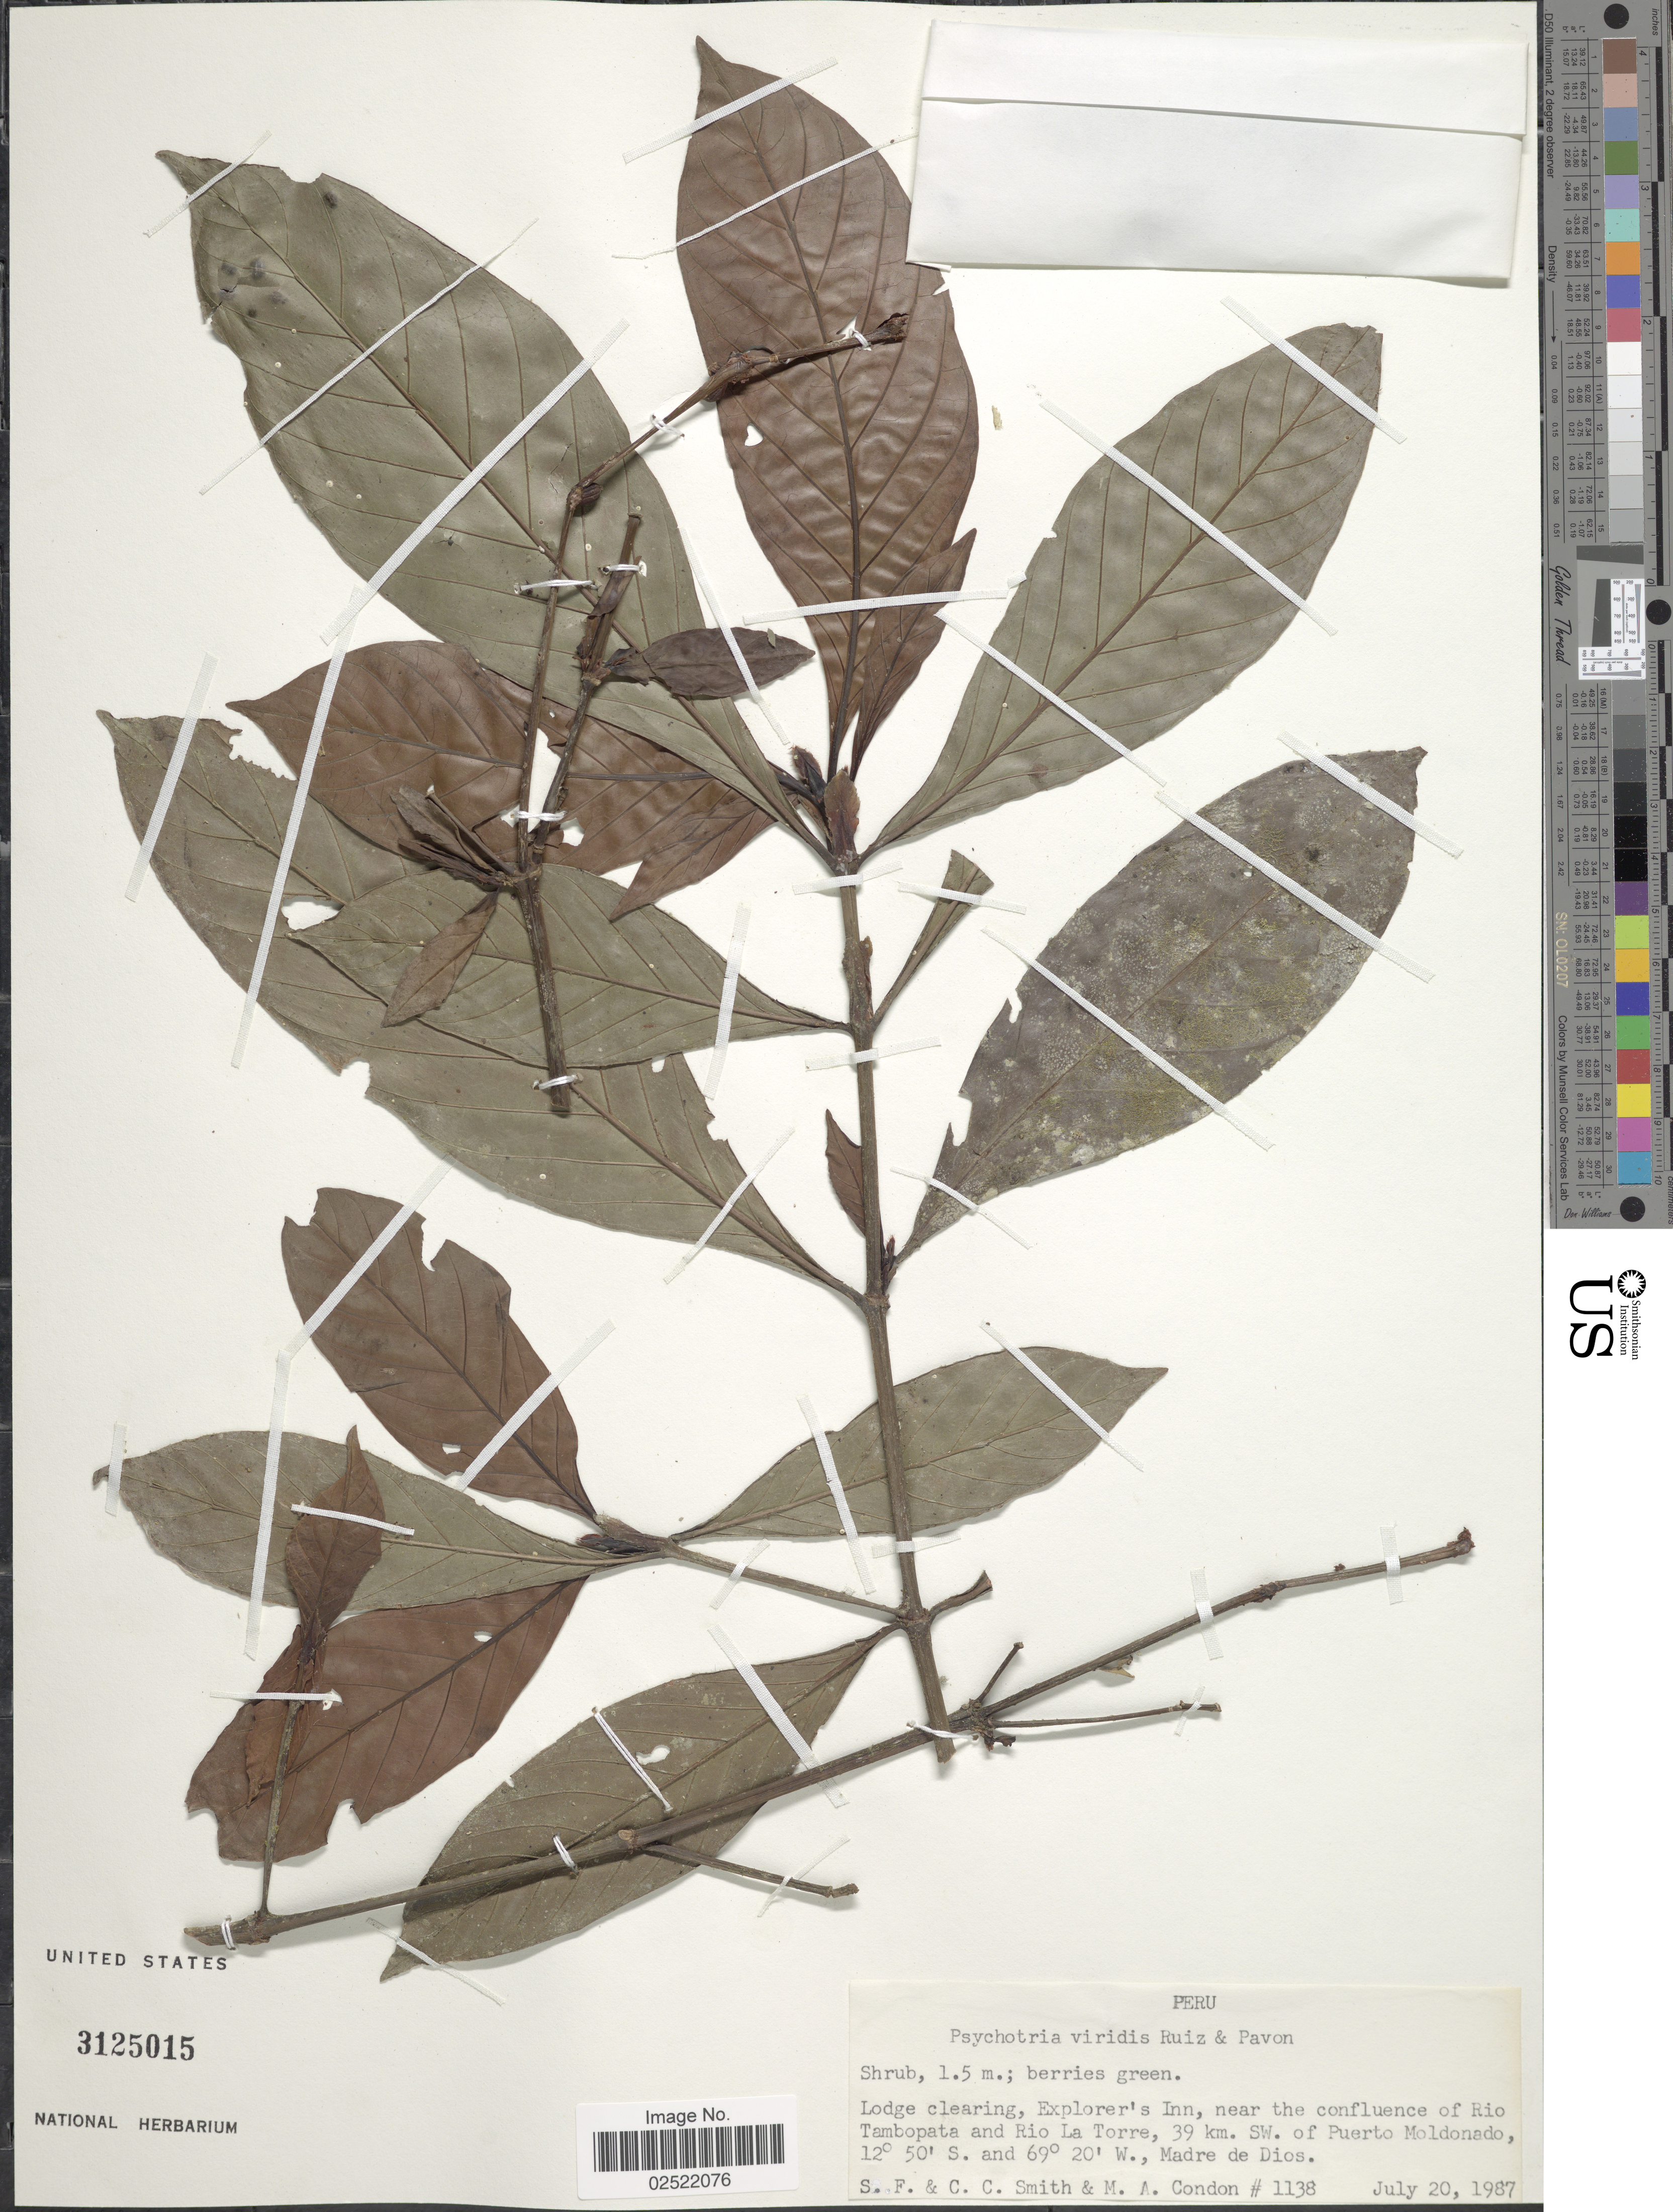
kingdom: Plantae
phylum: Tracheophyta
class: Magnoliopsida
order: Gentianales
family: Rubiaceae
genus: Psychotria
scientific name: Psychotria viridis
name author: Ruiz & Pav.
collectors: S.F. Smith, C. C. Smith & M. Condon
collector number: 1138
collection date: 1987-07-20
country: Peru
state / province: Madre de Dios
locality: Lodge clearing, Explorer's Inn, near the confluence of Rio Tambopata and Rio La Torre, 39 km. SW. of Puerto Moldonado, Madre de Dios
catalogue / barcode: US 3125015